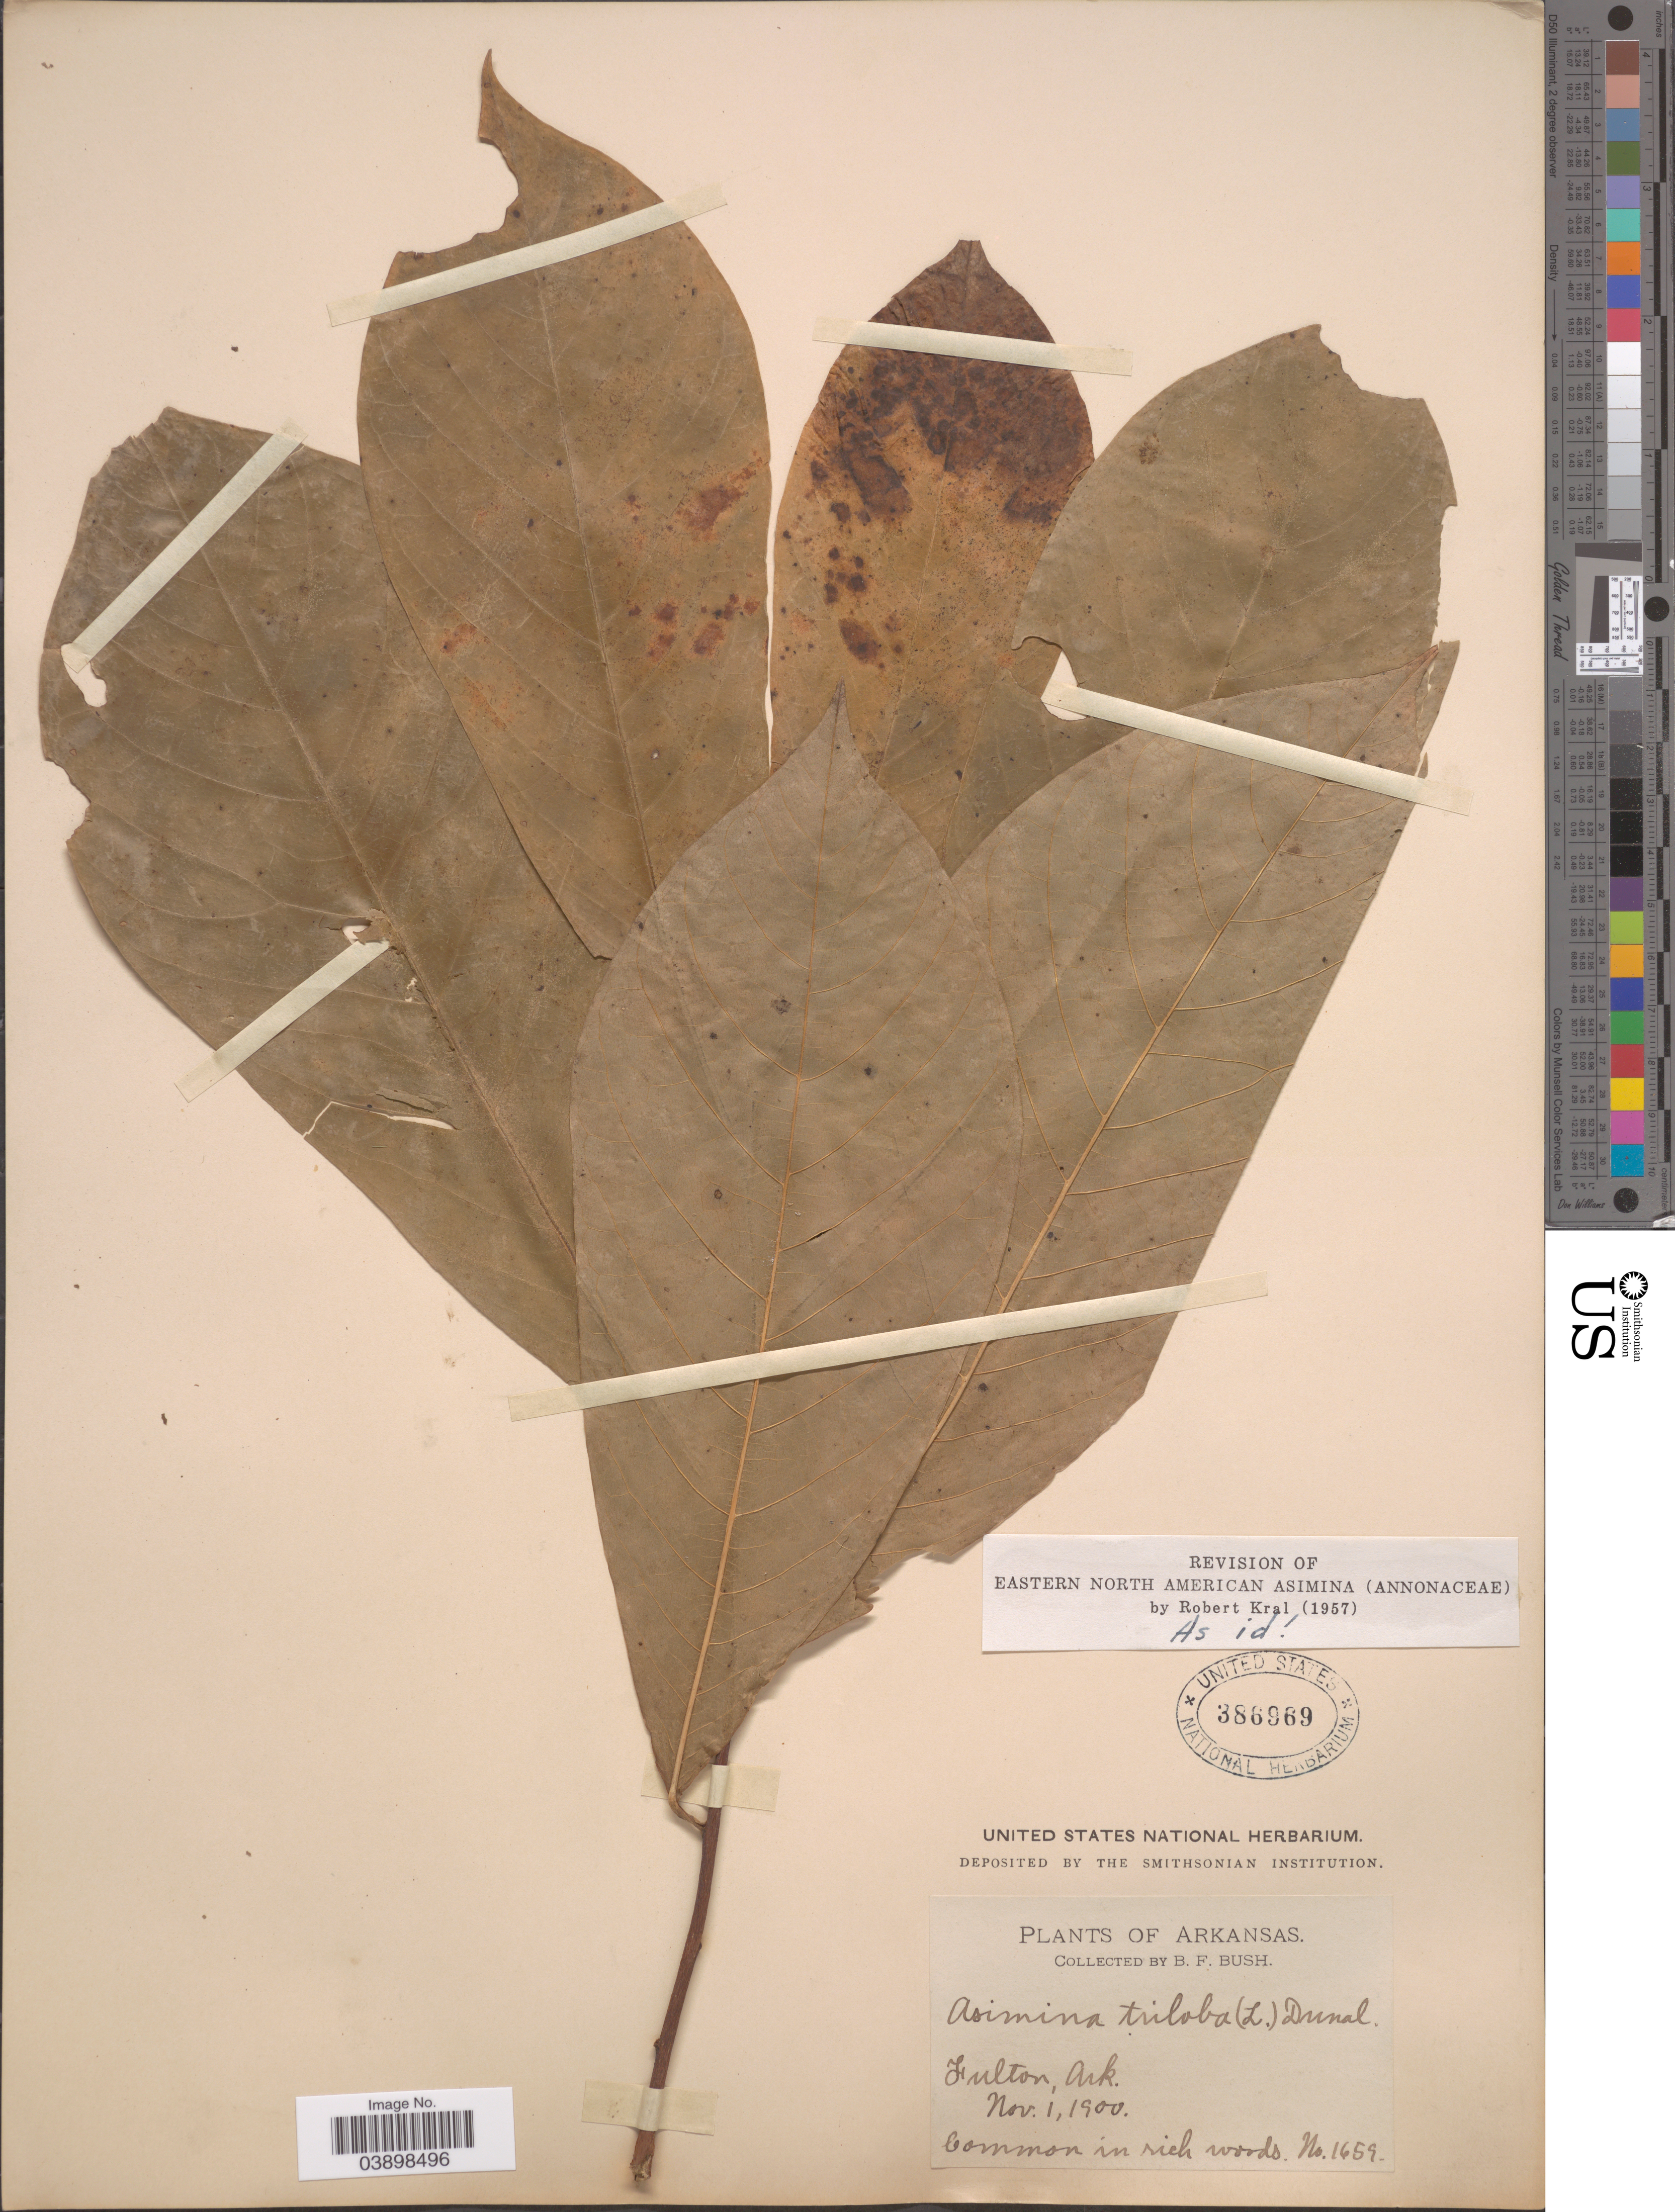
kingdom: Plantae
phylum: Tracheophyta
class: Magnoliopsida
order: Magnoliales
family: Annonaceae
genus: Asimina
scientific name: Asimina triloba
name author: (L.) Dunal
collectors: B. F. Bush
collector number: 1659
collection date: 1900-11-01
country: United States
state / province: Arkansas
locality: Fulton.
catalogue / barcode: US 386969